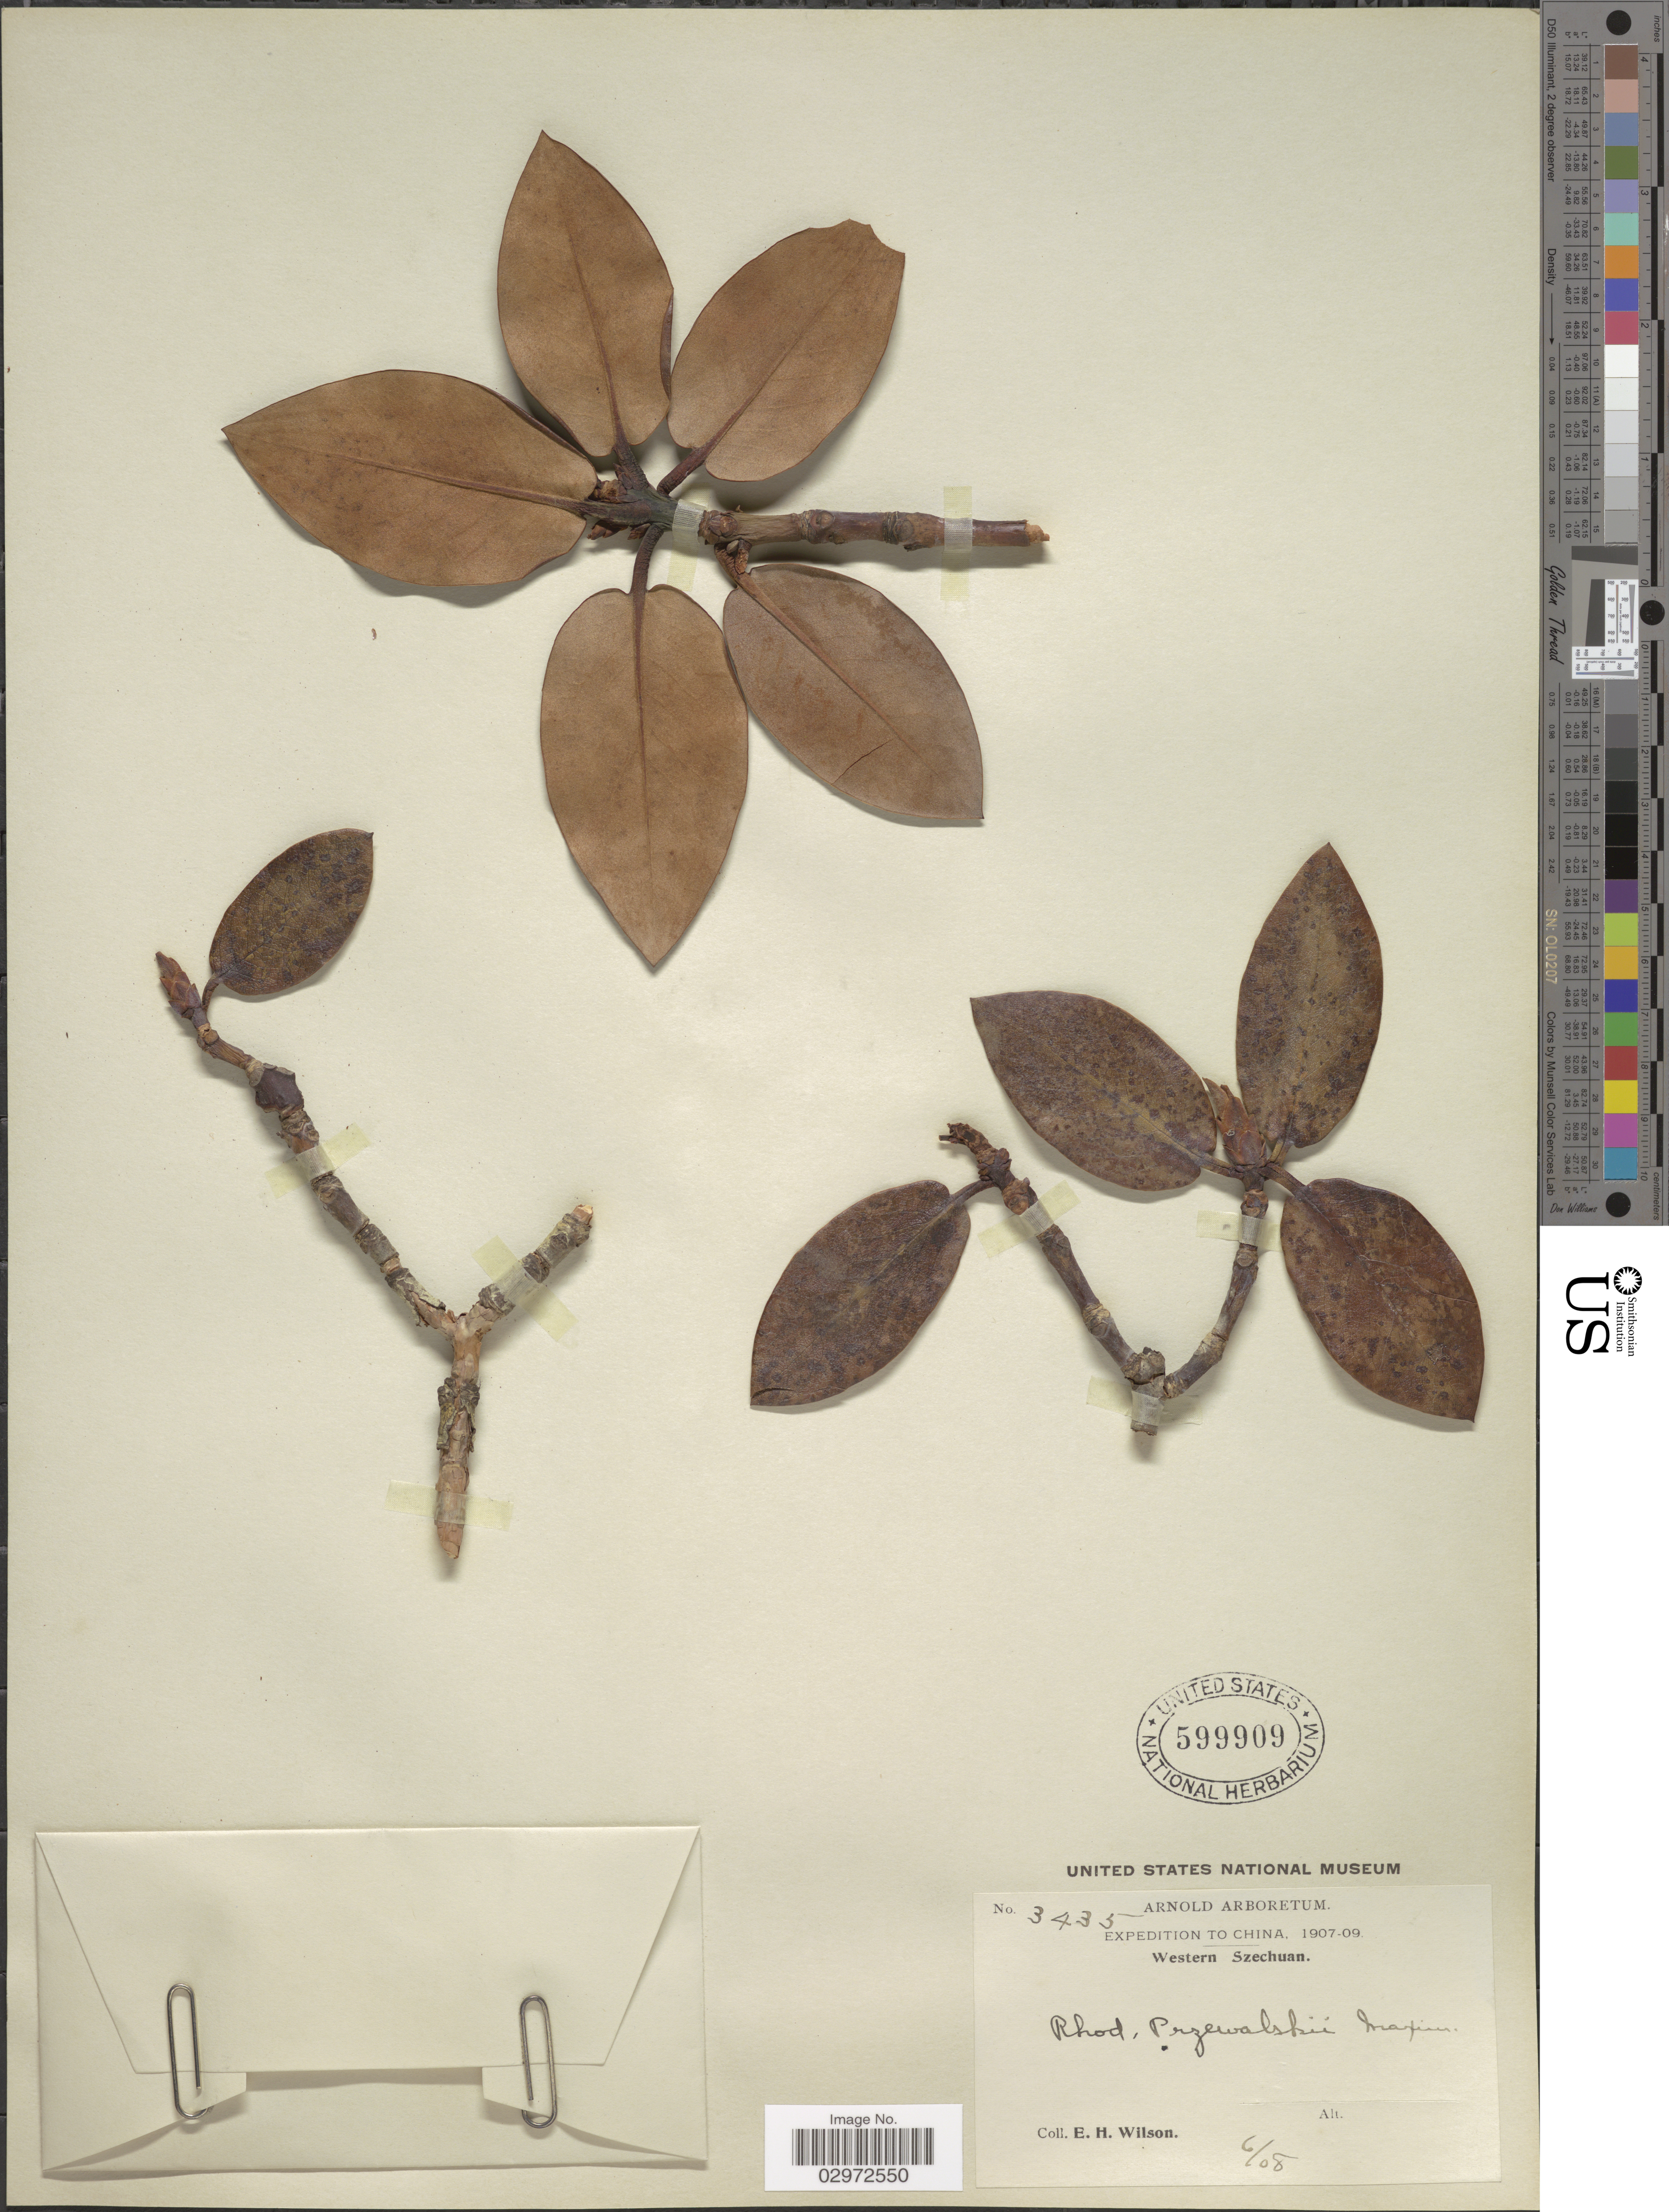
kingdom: Plantae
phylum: Tracheophyta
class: Magnoliopsida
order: Ericales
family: Ericaceae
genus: Rhododendron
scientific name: Rhododendron przewalskii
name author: Maxim.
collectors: E. Wilson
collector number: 3435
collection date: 1908-06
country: China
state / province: Sichuan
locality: Western Szechuan.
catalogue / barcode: US 599909